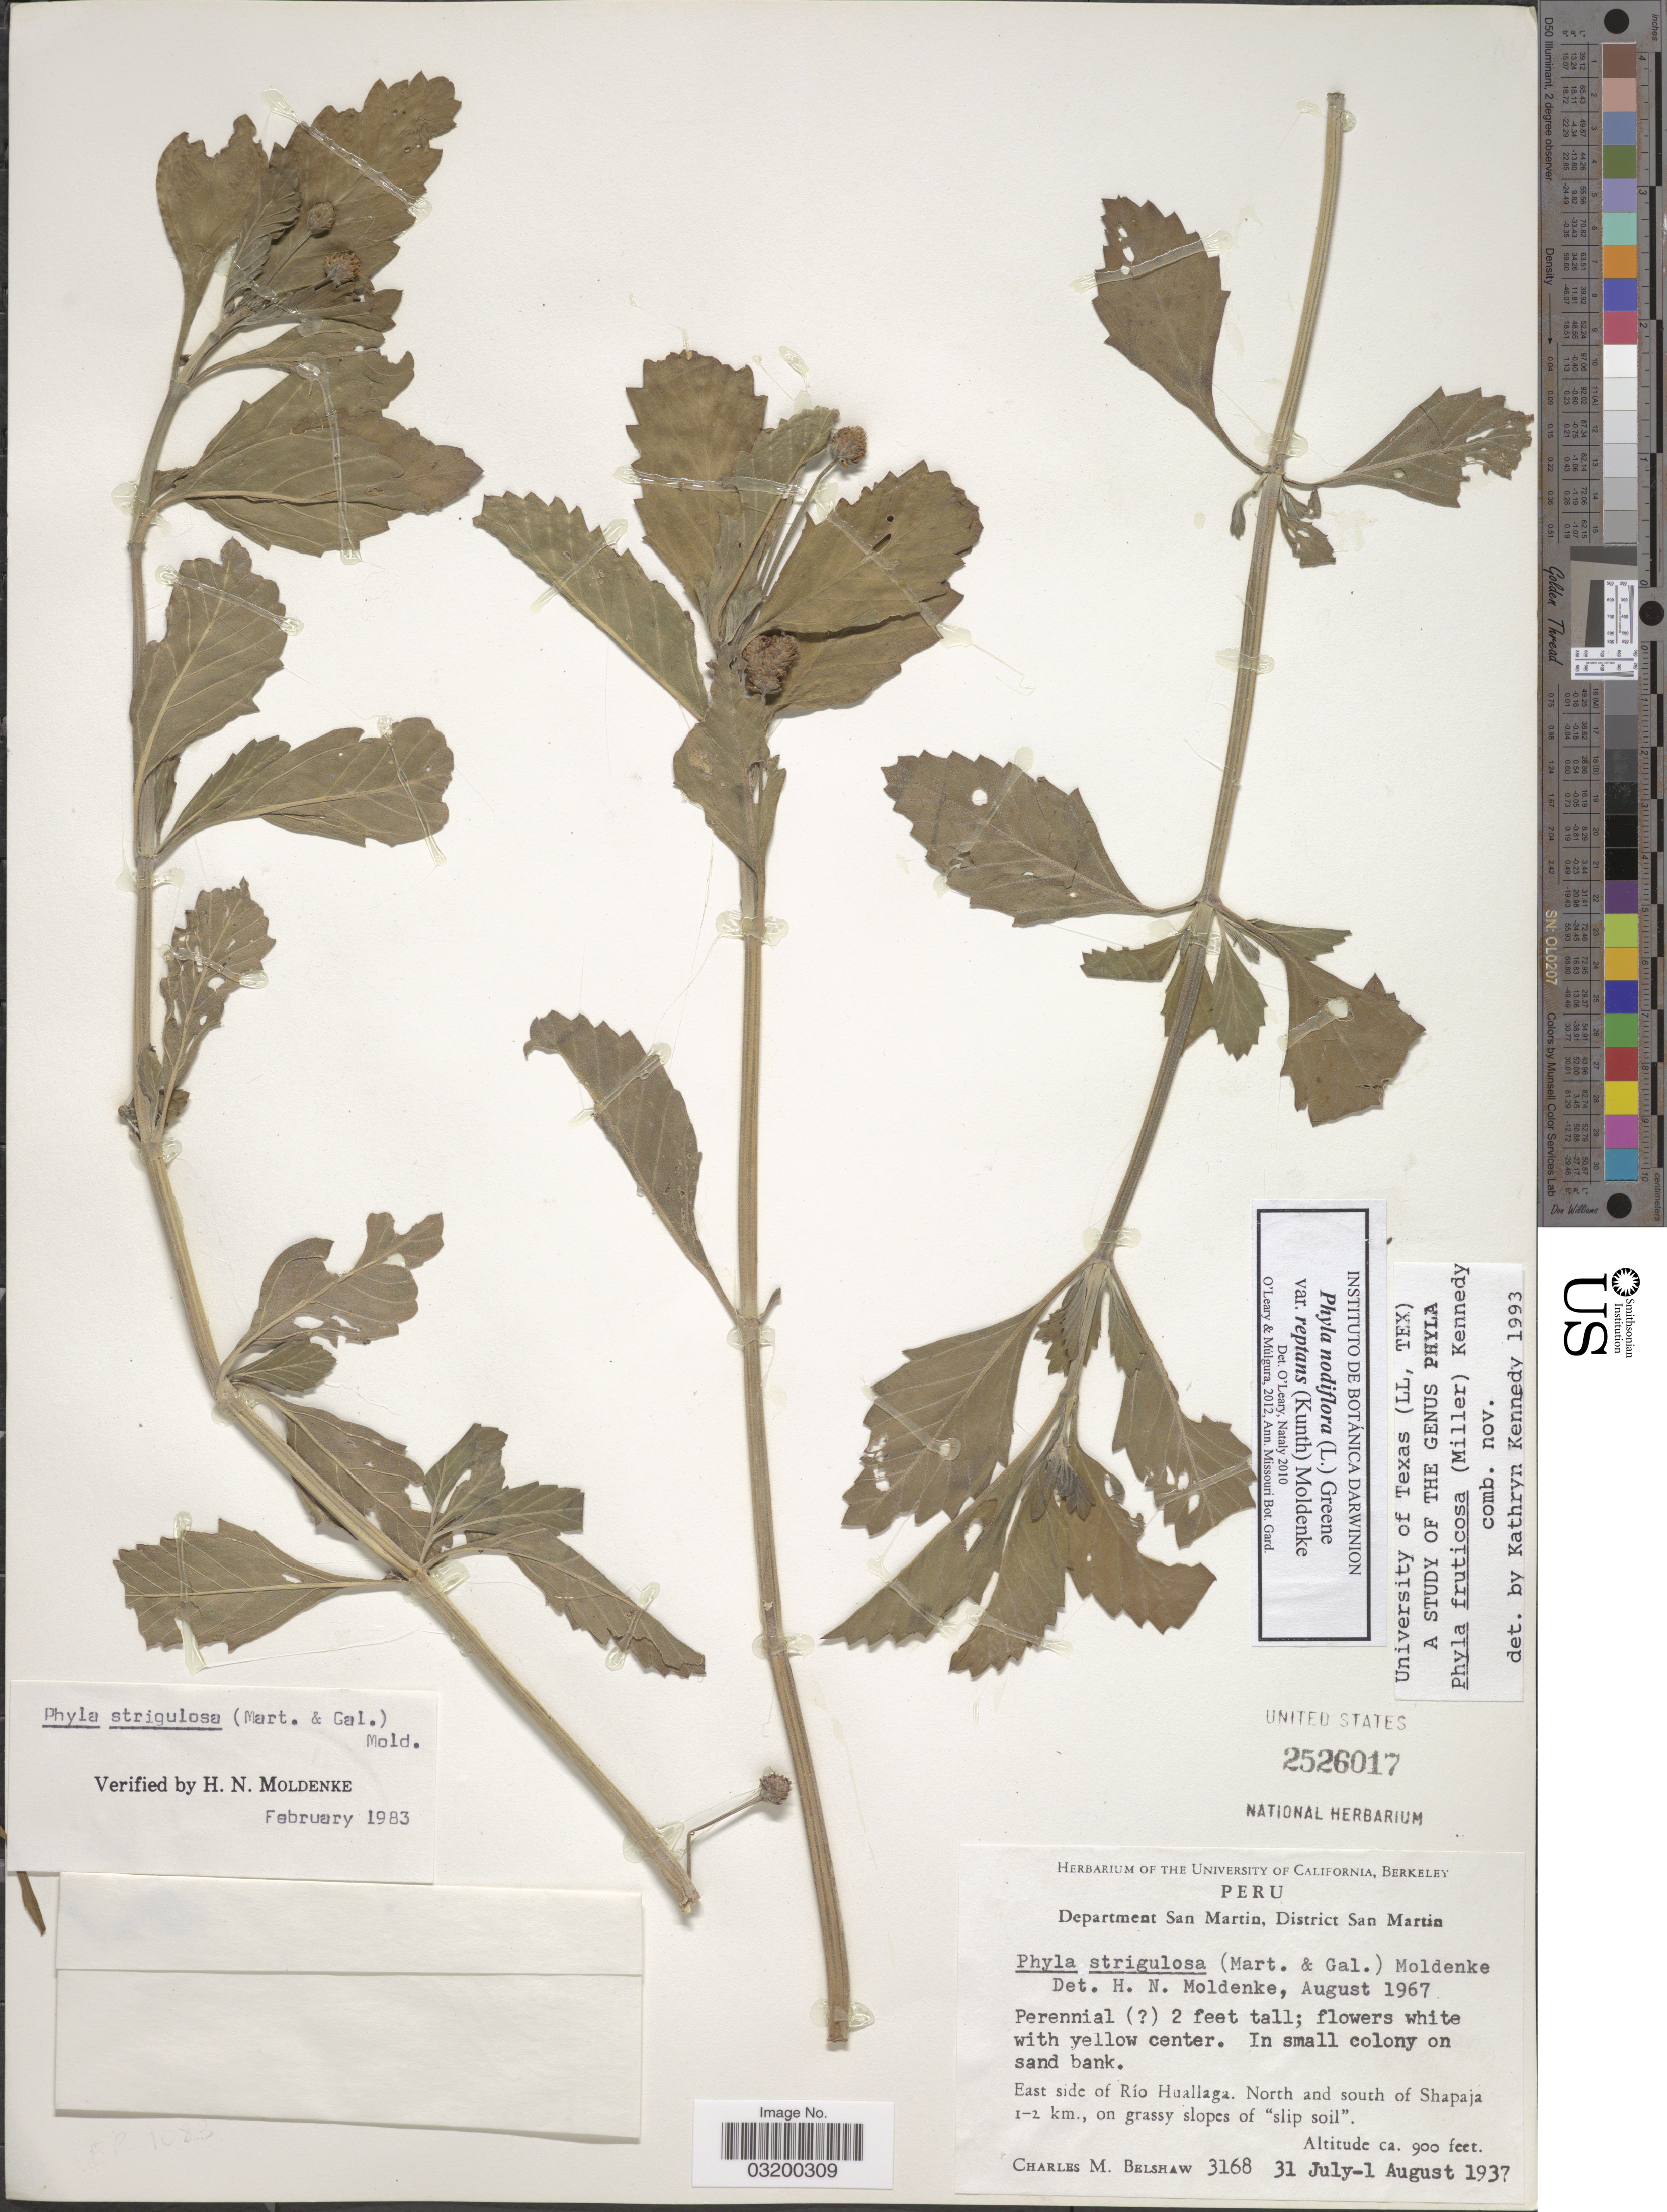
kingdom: Plantae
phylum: Tracheophyta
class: Magnoliopsida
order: Lamiales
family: Verbenaceae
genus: Phyla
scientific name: Phyla nodiflora var. reptans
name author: (Kunth) Moldenke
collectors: C. Shaw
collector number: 3168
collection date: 1937-07-31/1937-08-01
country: Peru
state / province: San Martín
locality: Department San Martin, District San Martin. East side of Río Huallaga. North and south of Shapaja 1-2 km.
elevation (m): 274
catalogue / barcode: US 2526017